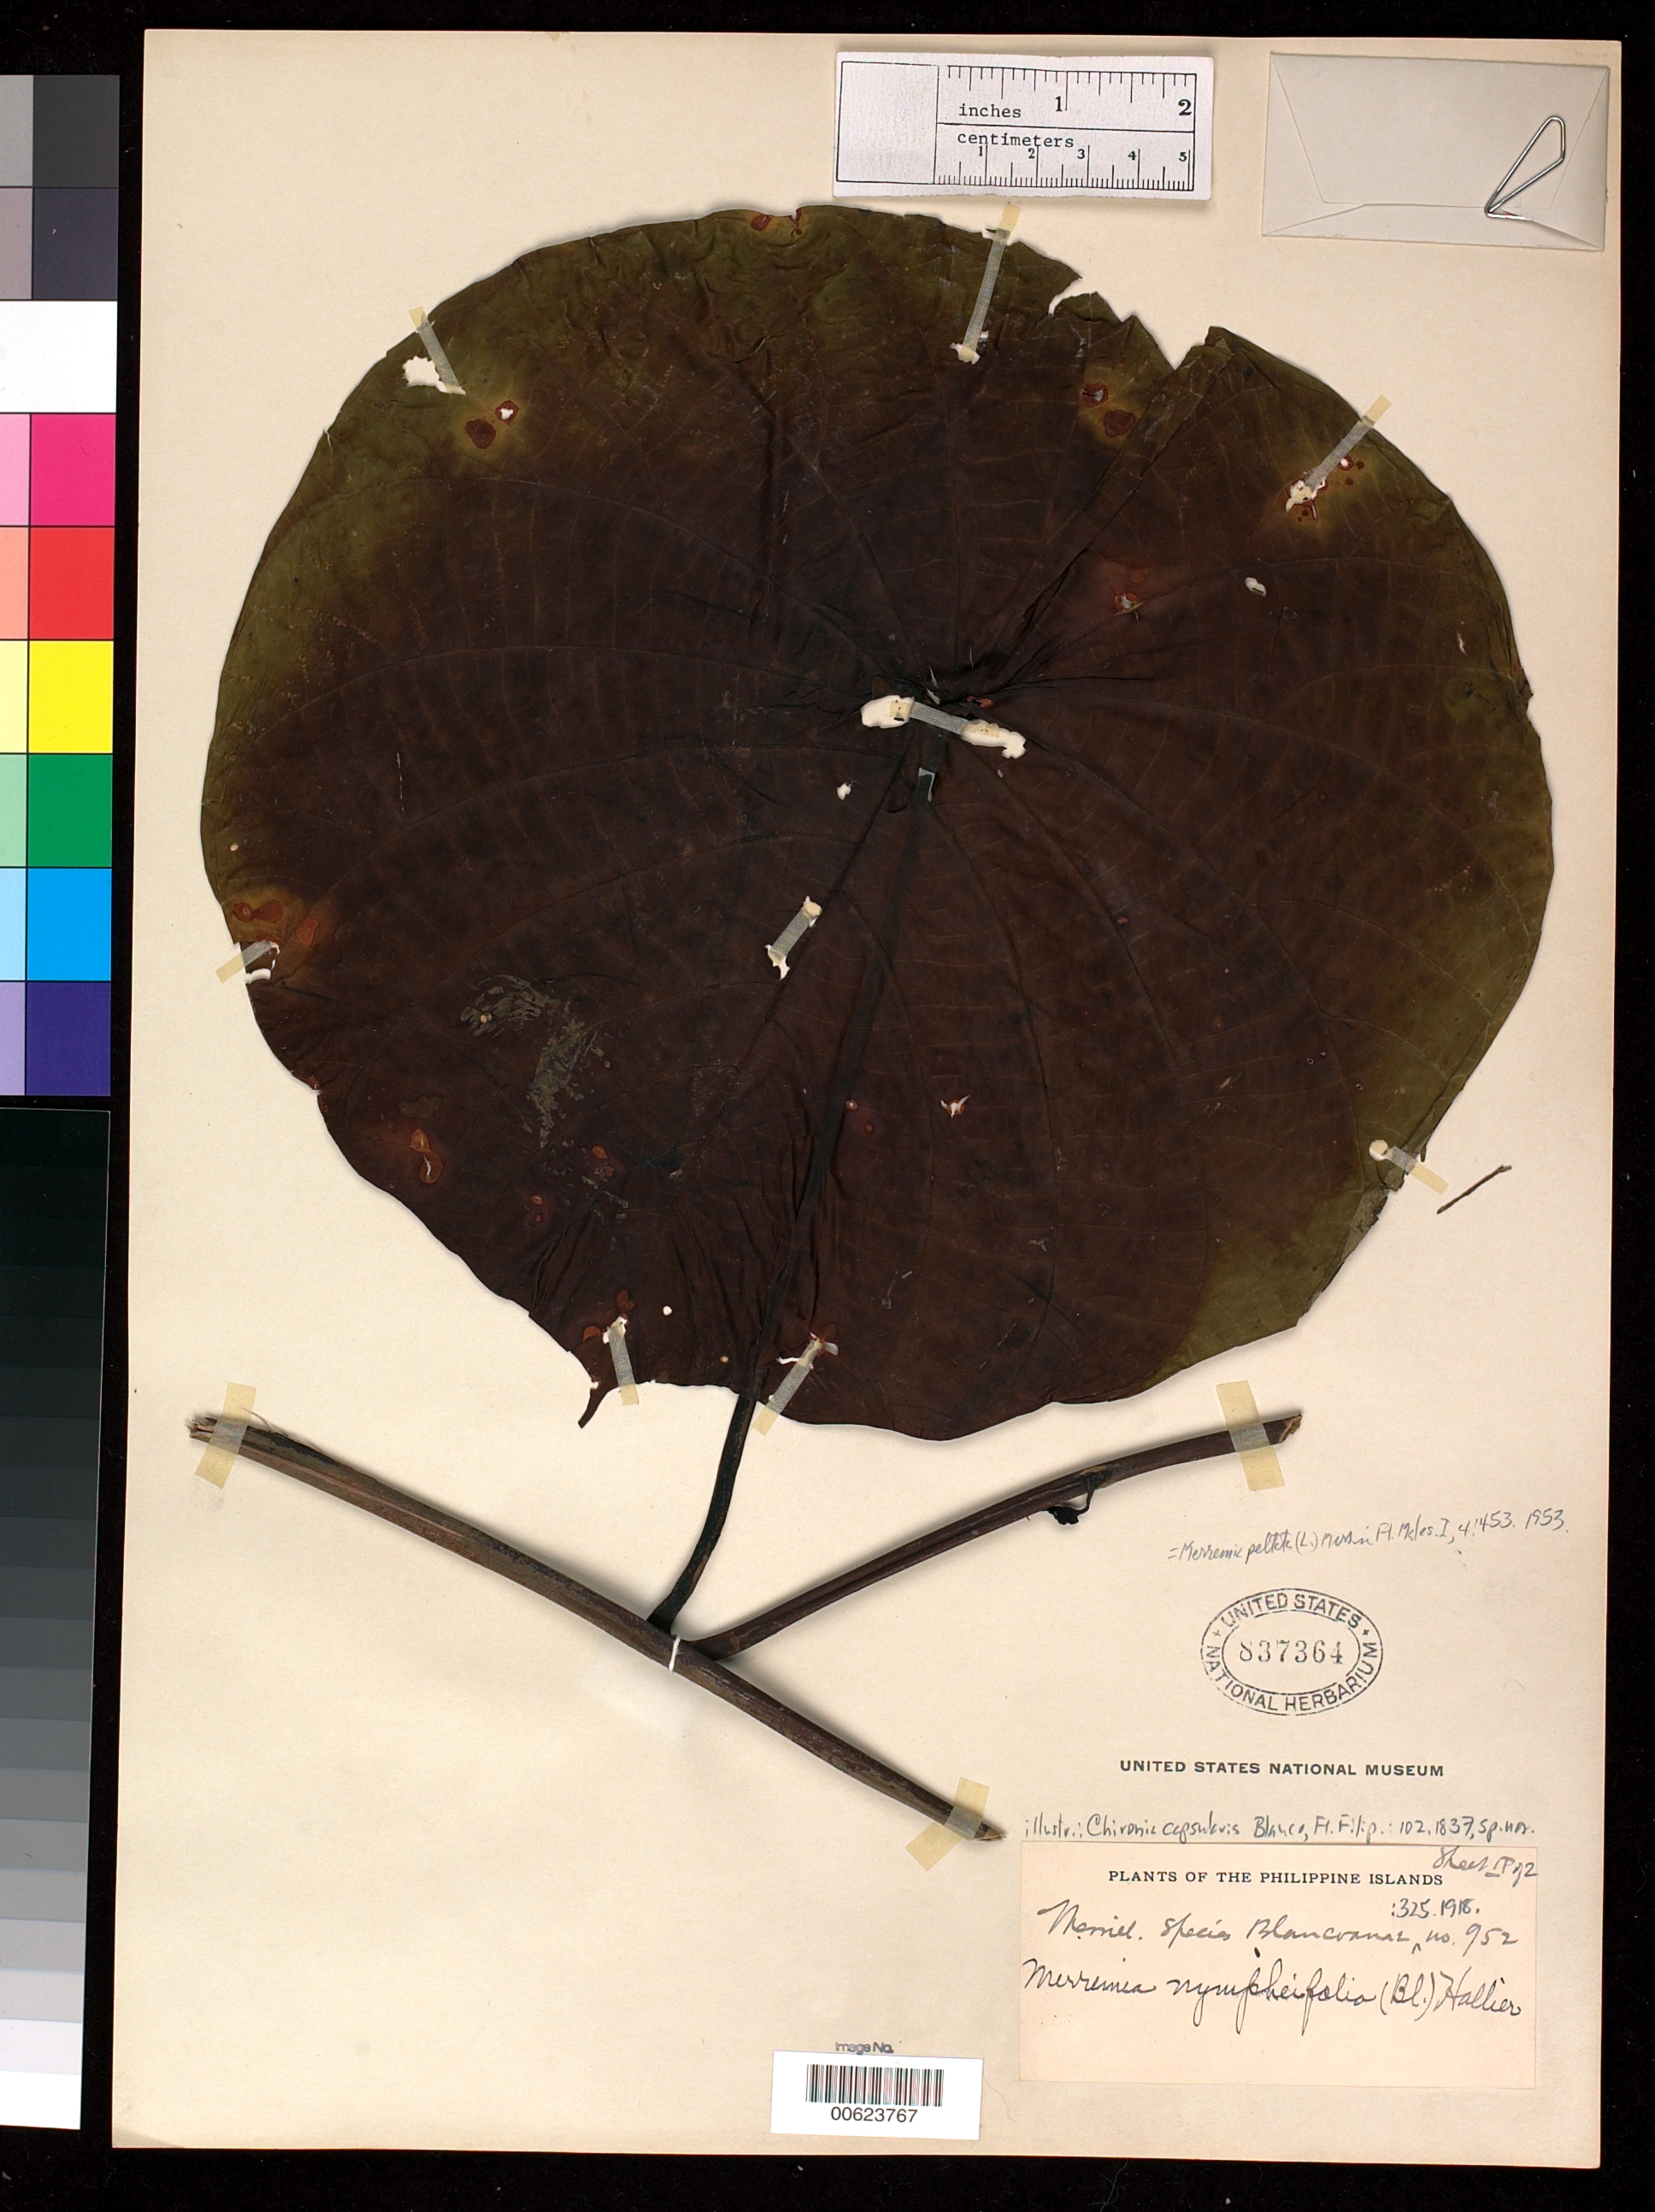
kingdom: Plantae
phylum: Tracheophyta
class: Magnoliopsida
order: Solanales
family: Convolvulaceae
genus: Decalobanthus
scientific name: Decalobanthus peltatus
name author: (L.) A. R. Simões & Staples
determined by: Strong, Mark T., (BOT), Smithsonian Institution - National Museum of Natural History (UNITED STATES)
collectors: E. D. Merrill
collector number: Sp. Blancoan. 0952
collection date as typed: Nov 1915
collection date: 1915-11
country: Philippines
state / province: Calabarzon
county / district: Laguna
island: Luzon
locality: Los baños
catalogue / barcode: US 837364